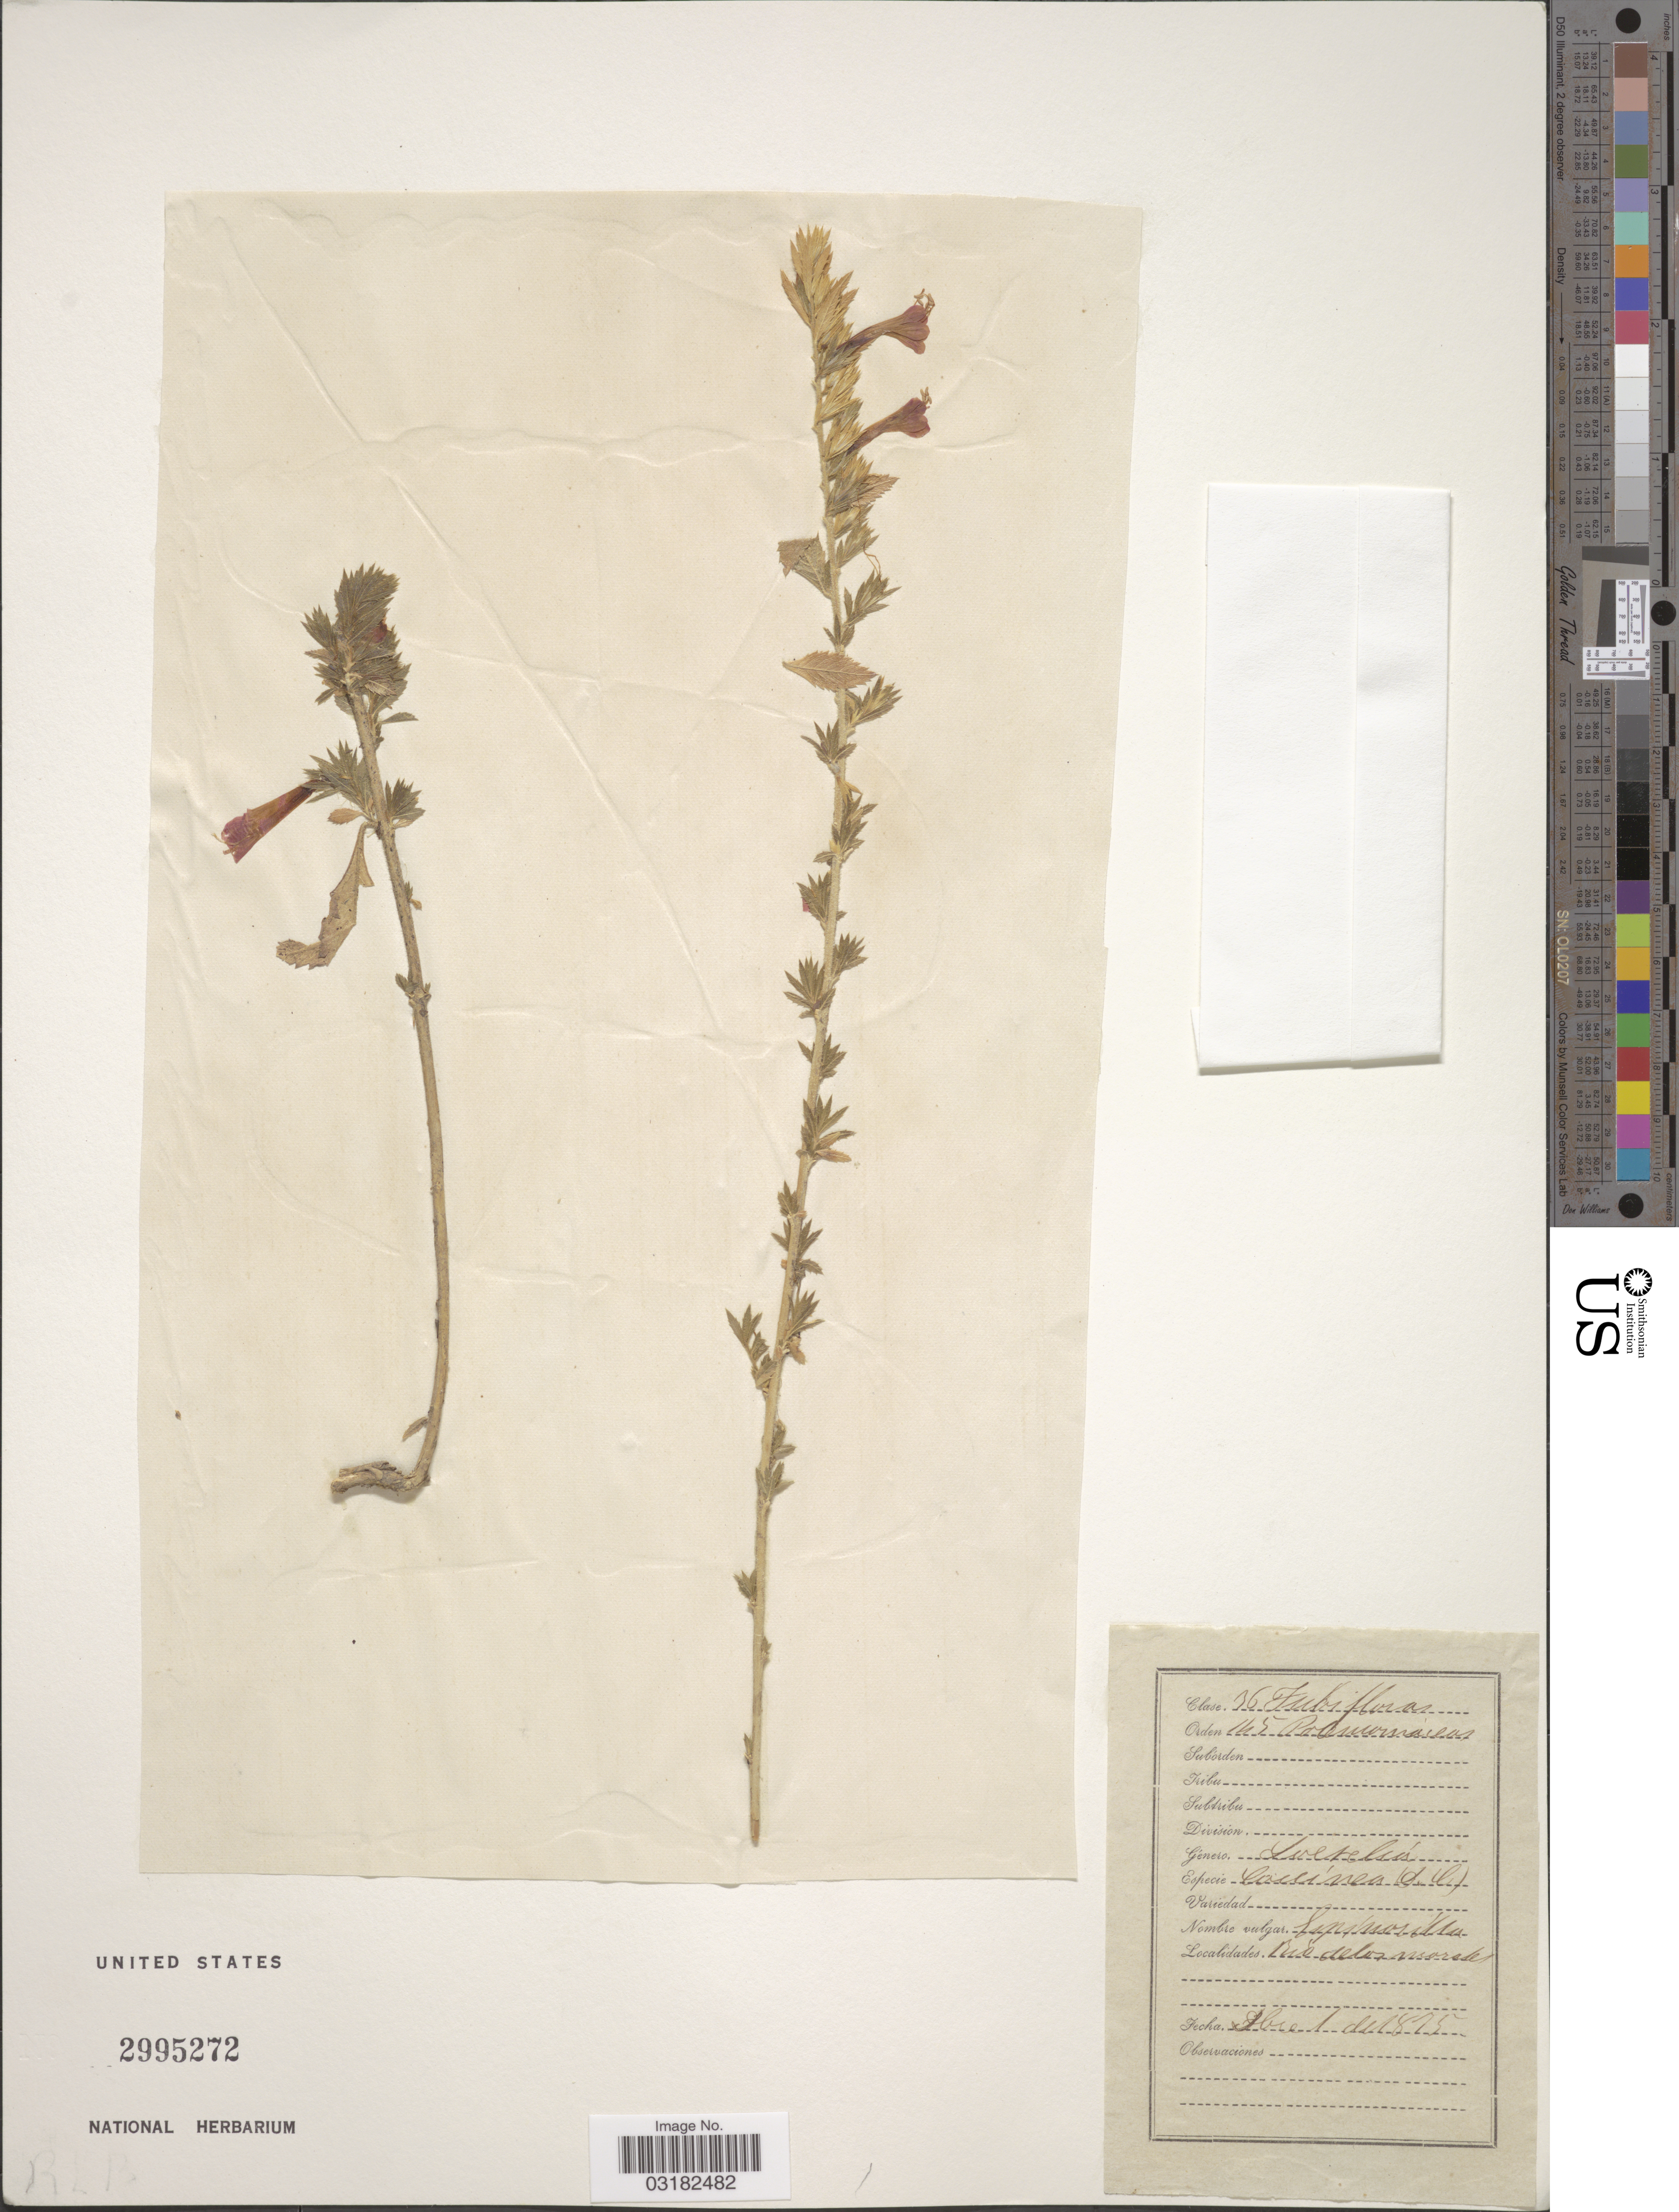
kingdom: Plantae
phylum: Tracheophyta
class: Magnoliopsida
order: Ericales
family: Polemoniaceae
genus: Loeselia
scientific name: Loeselia mexicana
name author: (Lam.) Brand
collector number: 36/145?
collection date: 1875-12-01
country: Mexico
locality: Rio delos morales.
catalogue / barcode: US 2995272